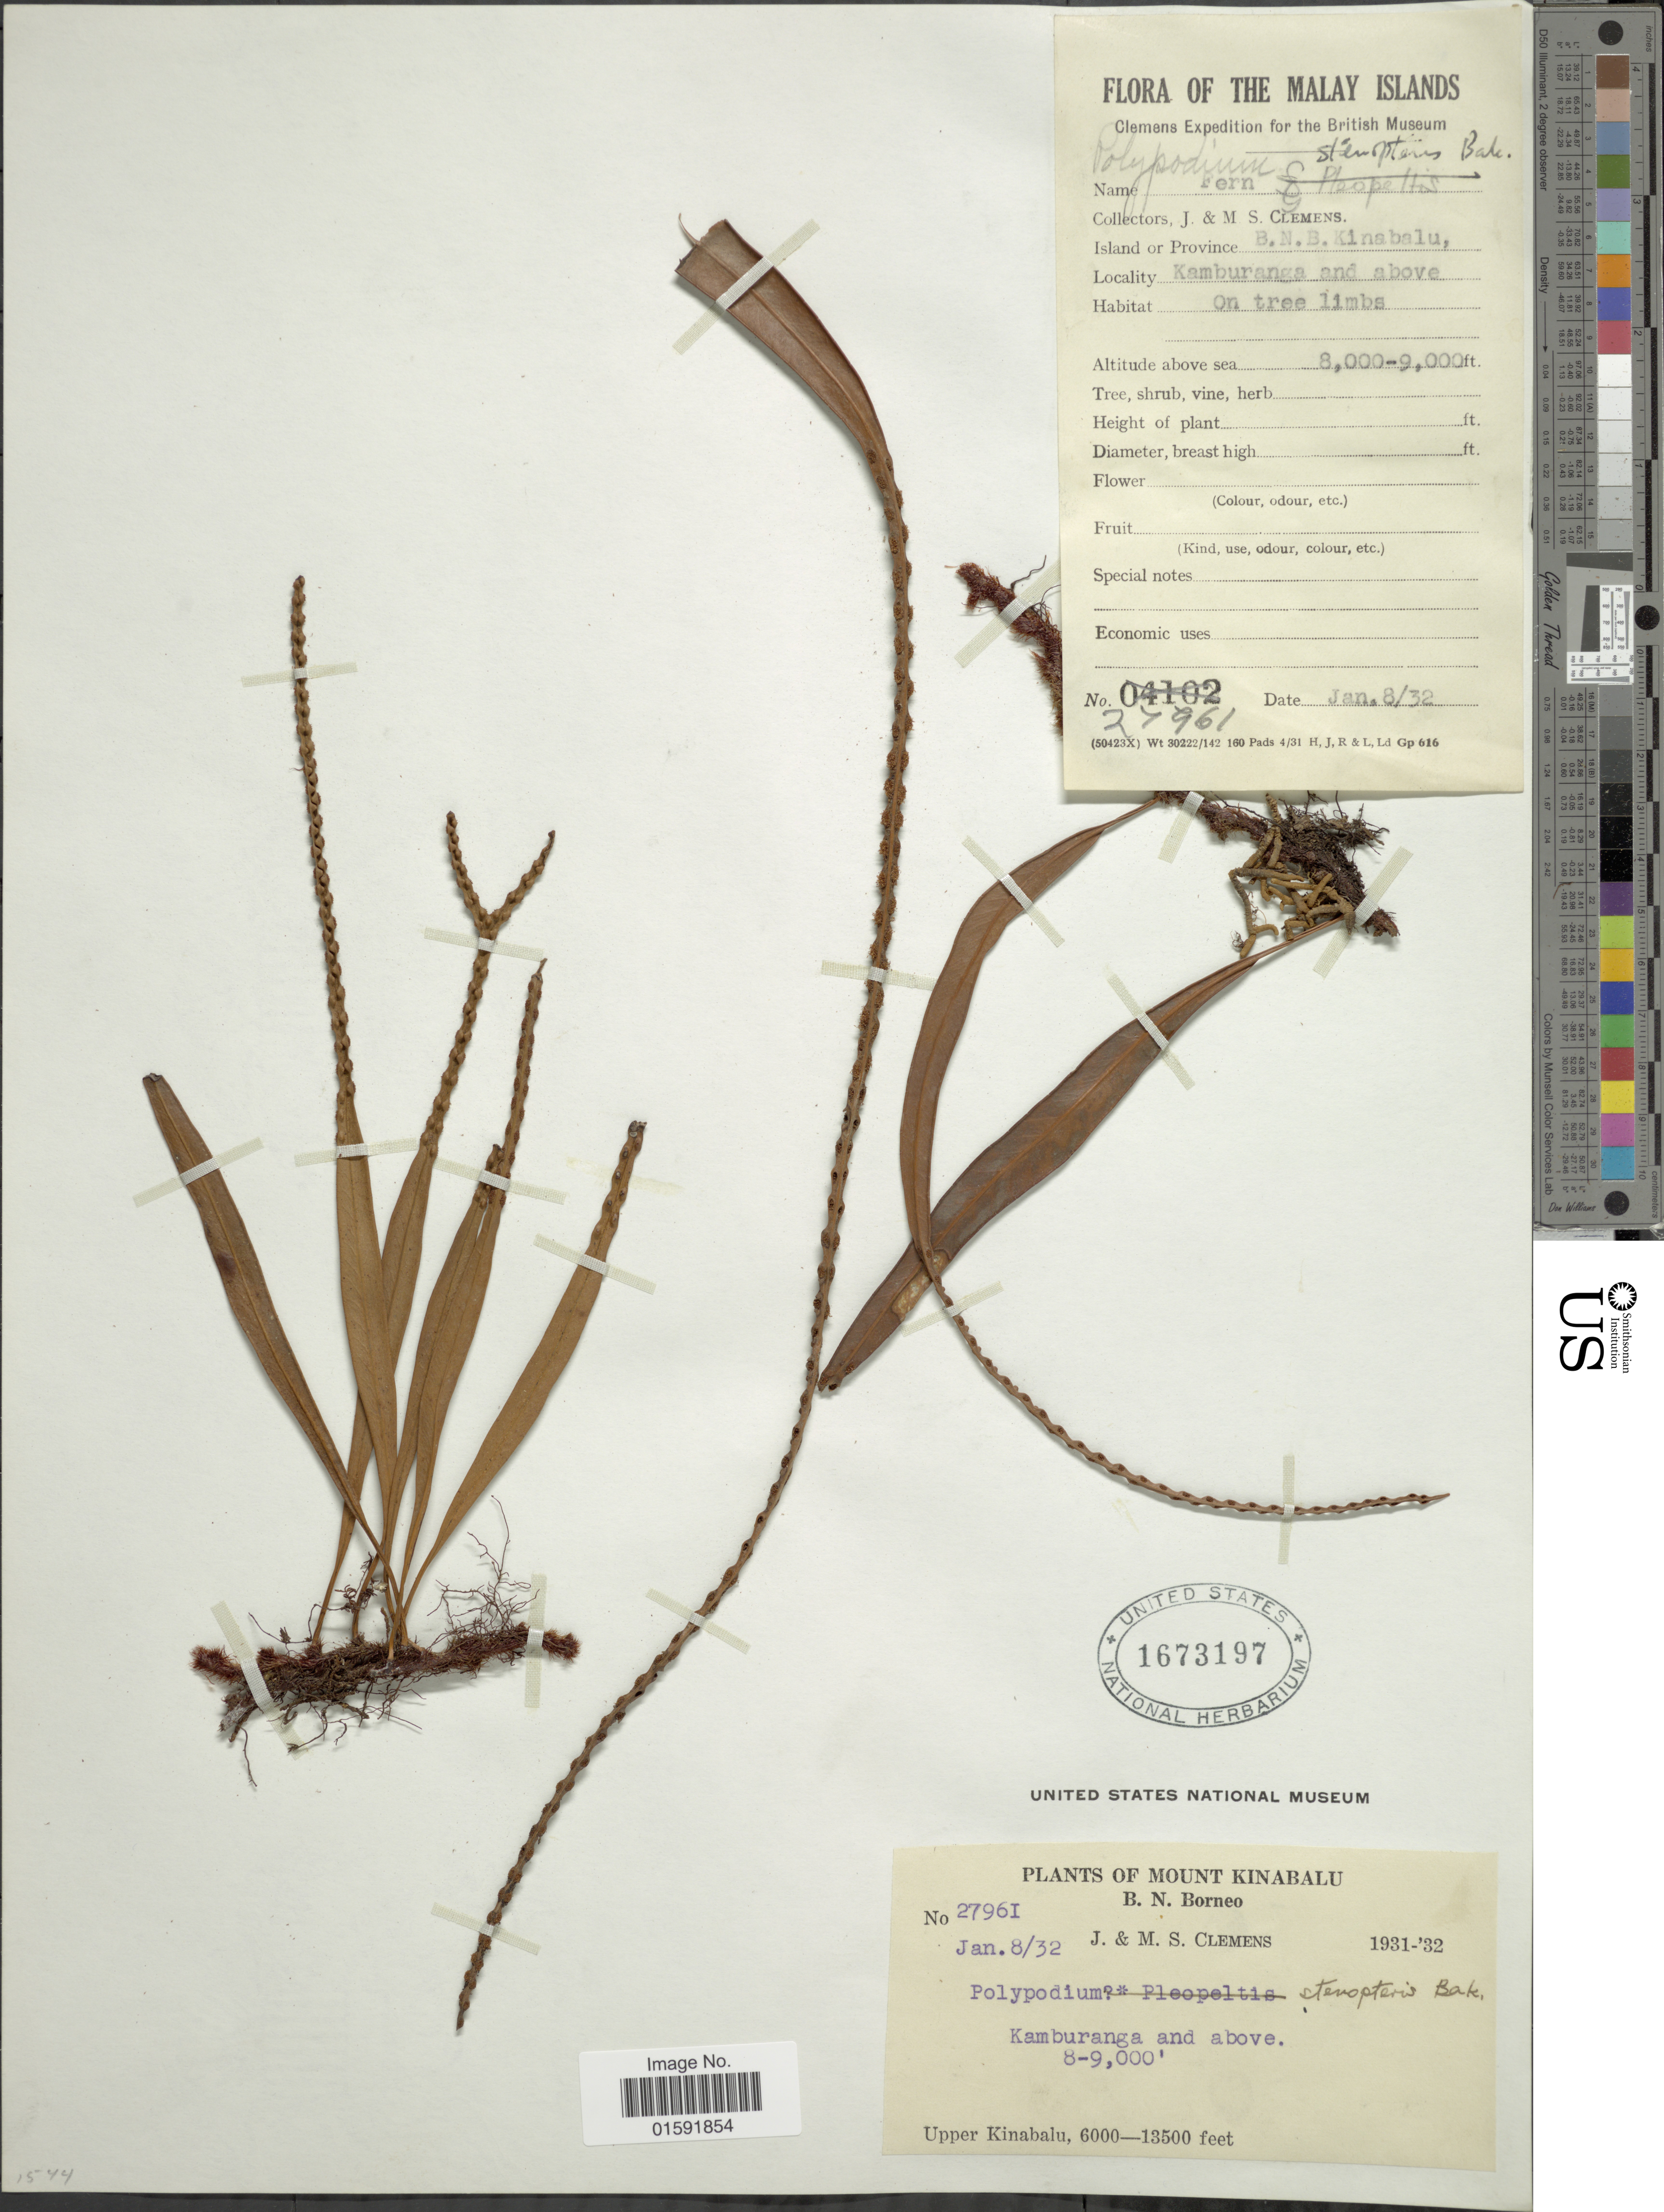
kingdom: Plantae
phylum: Tracheophyta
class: Polypodiopsida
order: Polypodiales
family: Polypodiaceae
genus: Selliguea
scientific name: Selliguea soridens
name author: (Hook.) Hovenkamp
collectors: J. Clemens & M. S. Clemens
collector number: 27961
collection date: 1932-01-08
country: Malaysia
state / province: Sabah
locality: B.N.B, Kinabalu, Kamburanga and above, Upper Kinabalu, The Malay Islands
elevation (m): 2438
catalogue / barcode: US 1673197